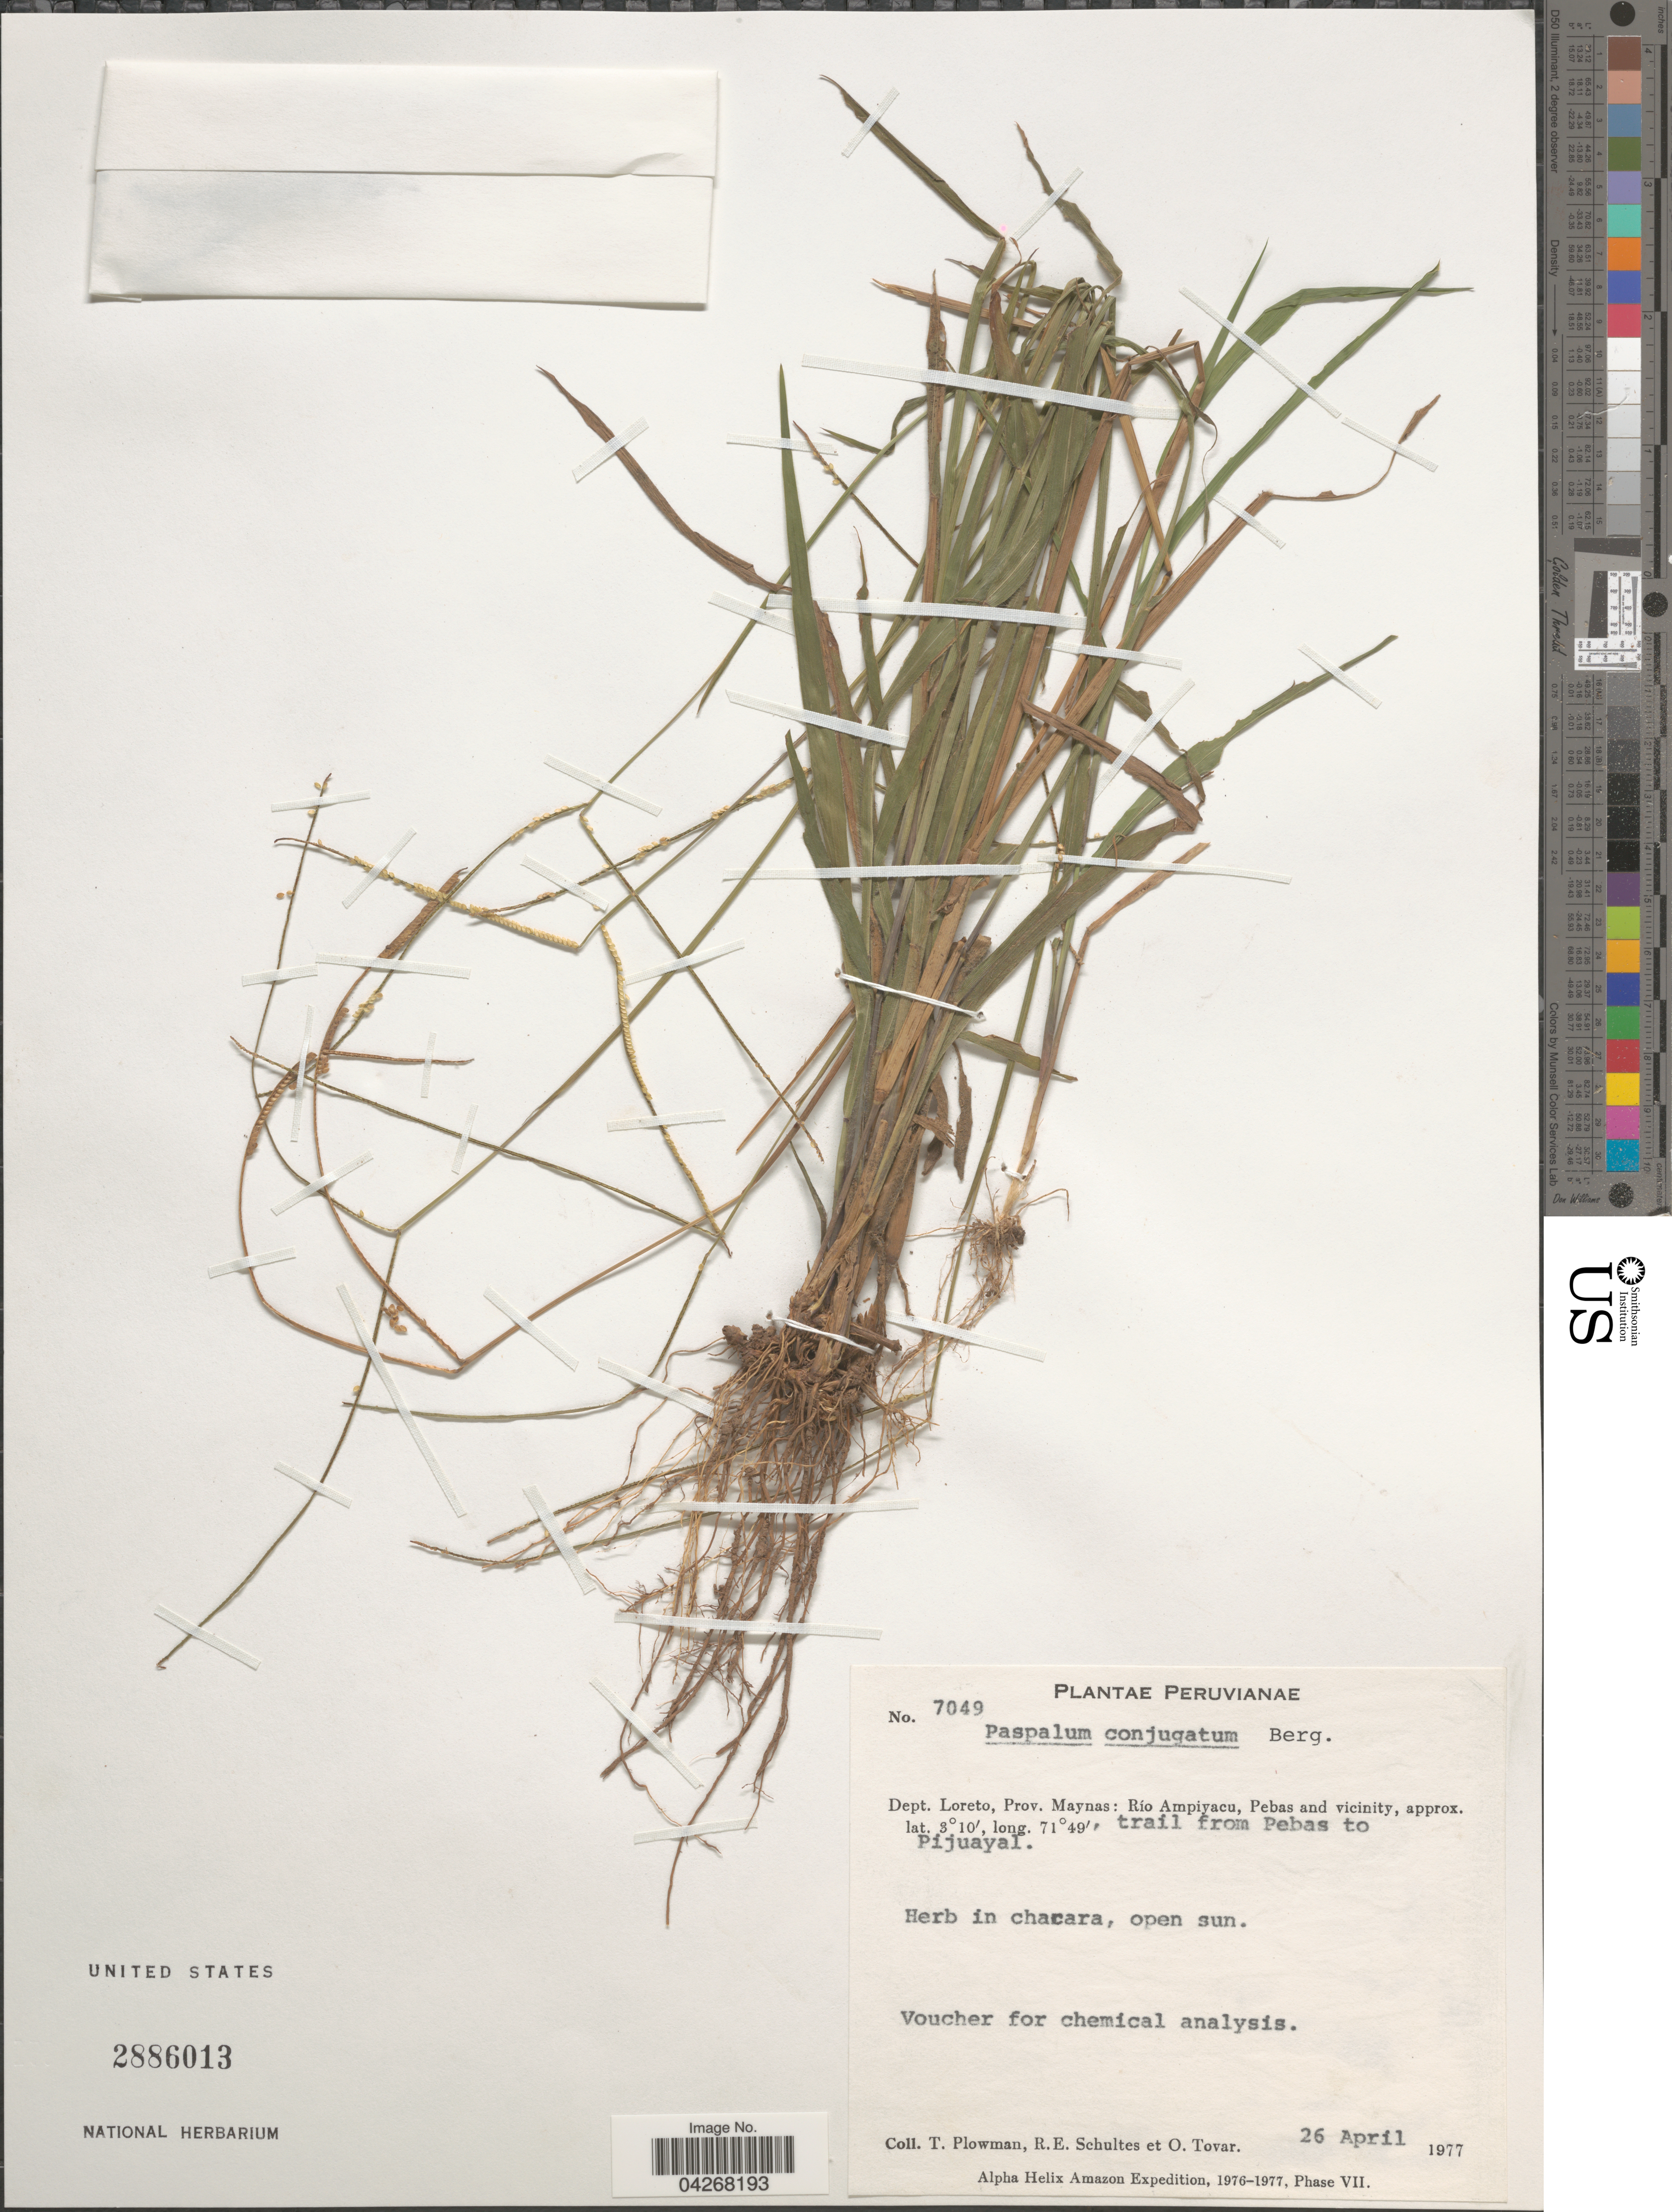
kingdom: Plantae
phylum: Tracheophyta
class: Liliopsida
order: Poales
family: Poaceae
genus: Paspalum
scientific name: Paspalum conjugatum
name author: P.J. Bergius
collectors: T. Plowman, R. E. Schultes & Ó. Tovar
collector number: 7049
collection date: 1977-04-26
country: Peru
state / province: Loreto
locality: Dept. Loreto, Prov. Maynas: Río Ampiyacu, Pebas and vicinity. Trail from Pebas to Pijuayal. Alpha Helix Amazon Expedition, 1976-1977, Phase VII.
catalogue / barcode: US 2886013